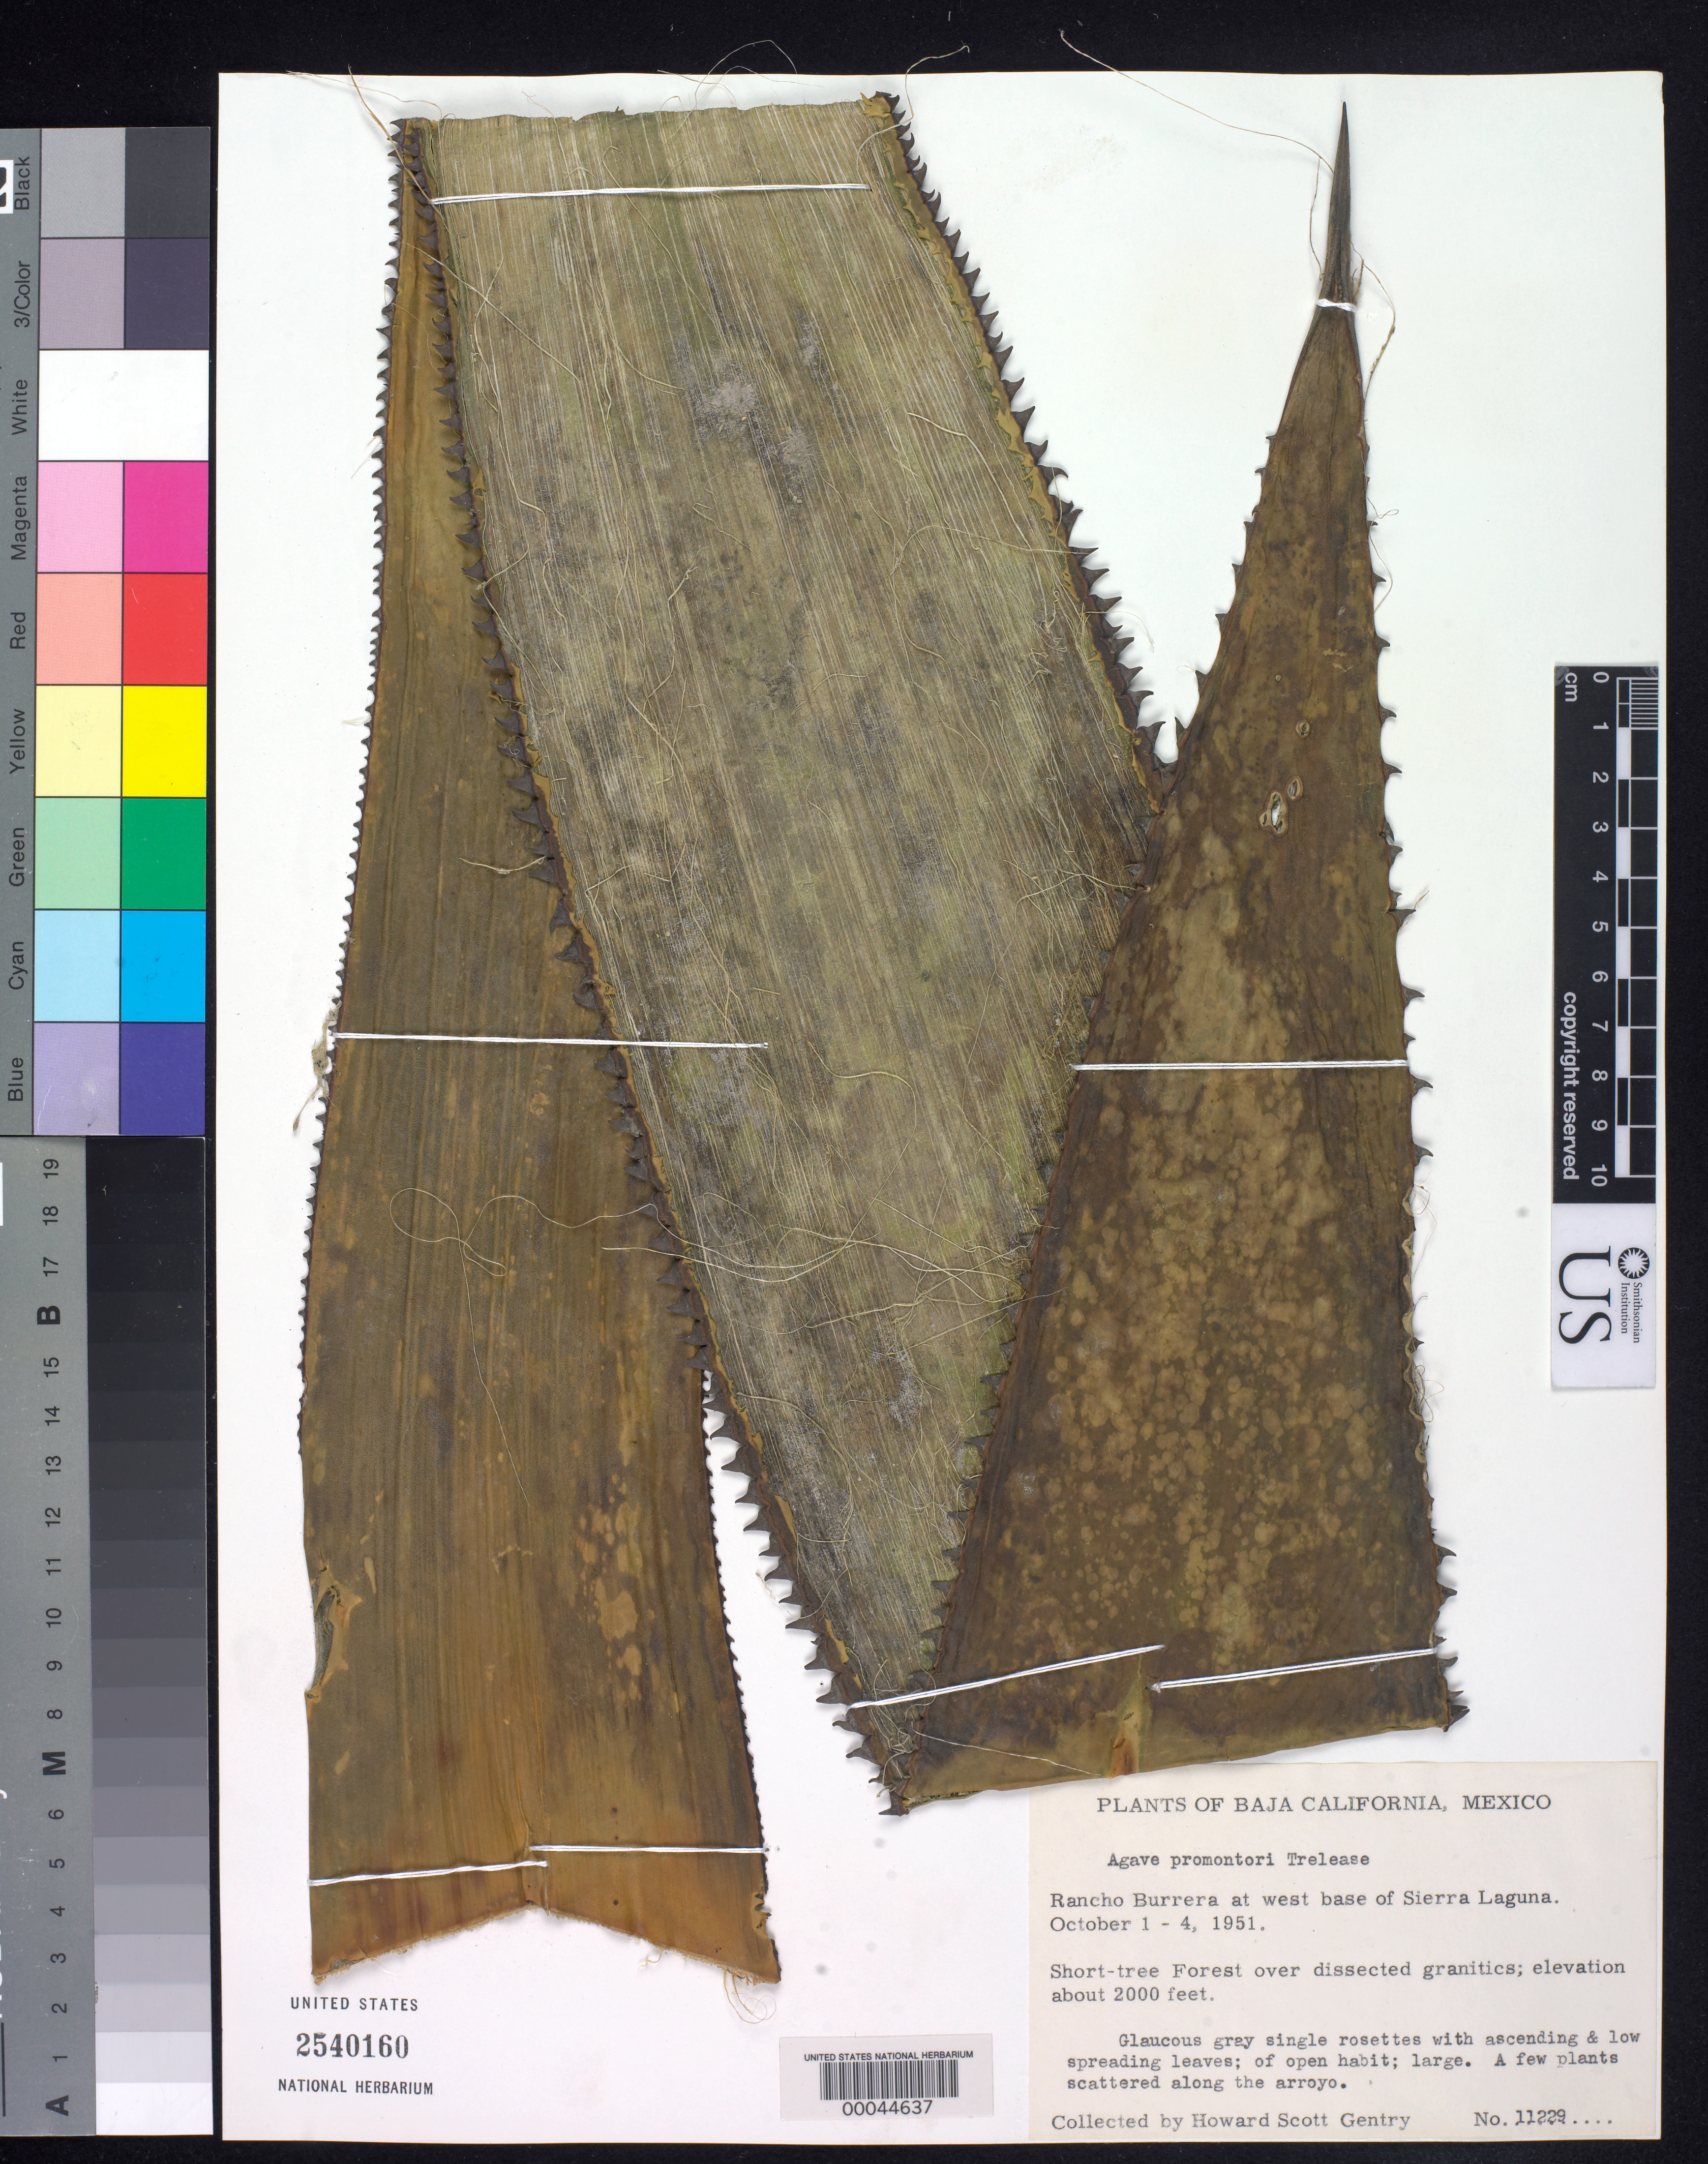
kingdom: Plantae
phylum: Tracheophyta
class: Liliopsida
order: Asparagales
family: Asparagaceae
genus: Agave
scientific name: Agave promontorii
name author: Trel.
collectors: H. S. Gentry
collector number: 11229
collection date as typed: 01 Oct 1951 to 09 Oct 1951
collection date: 1951-10-01/1951-10-09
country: Mexico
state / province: Baja California Sur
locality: Rancho Burrera at W base of Sierra Laguna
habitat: Short-tree forest over dissected granitics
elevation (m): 610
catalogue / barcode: US 2540160